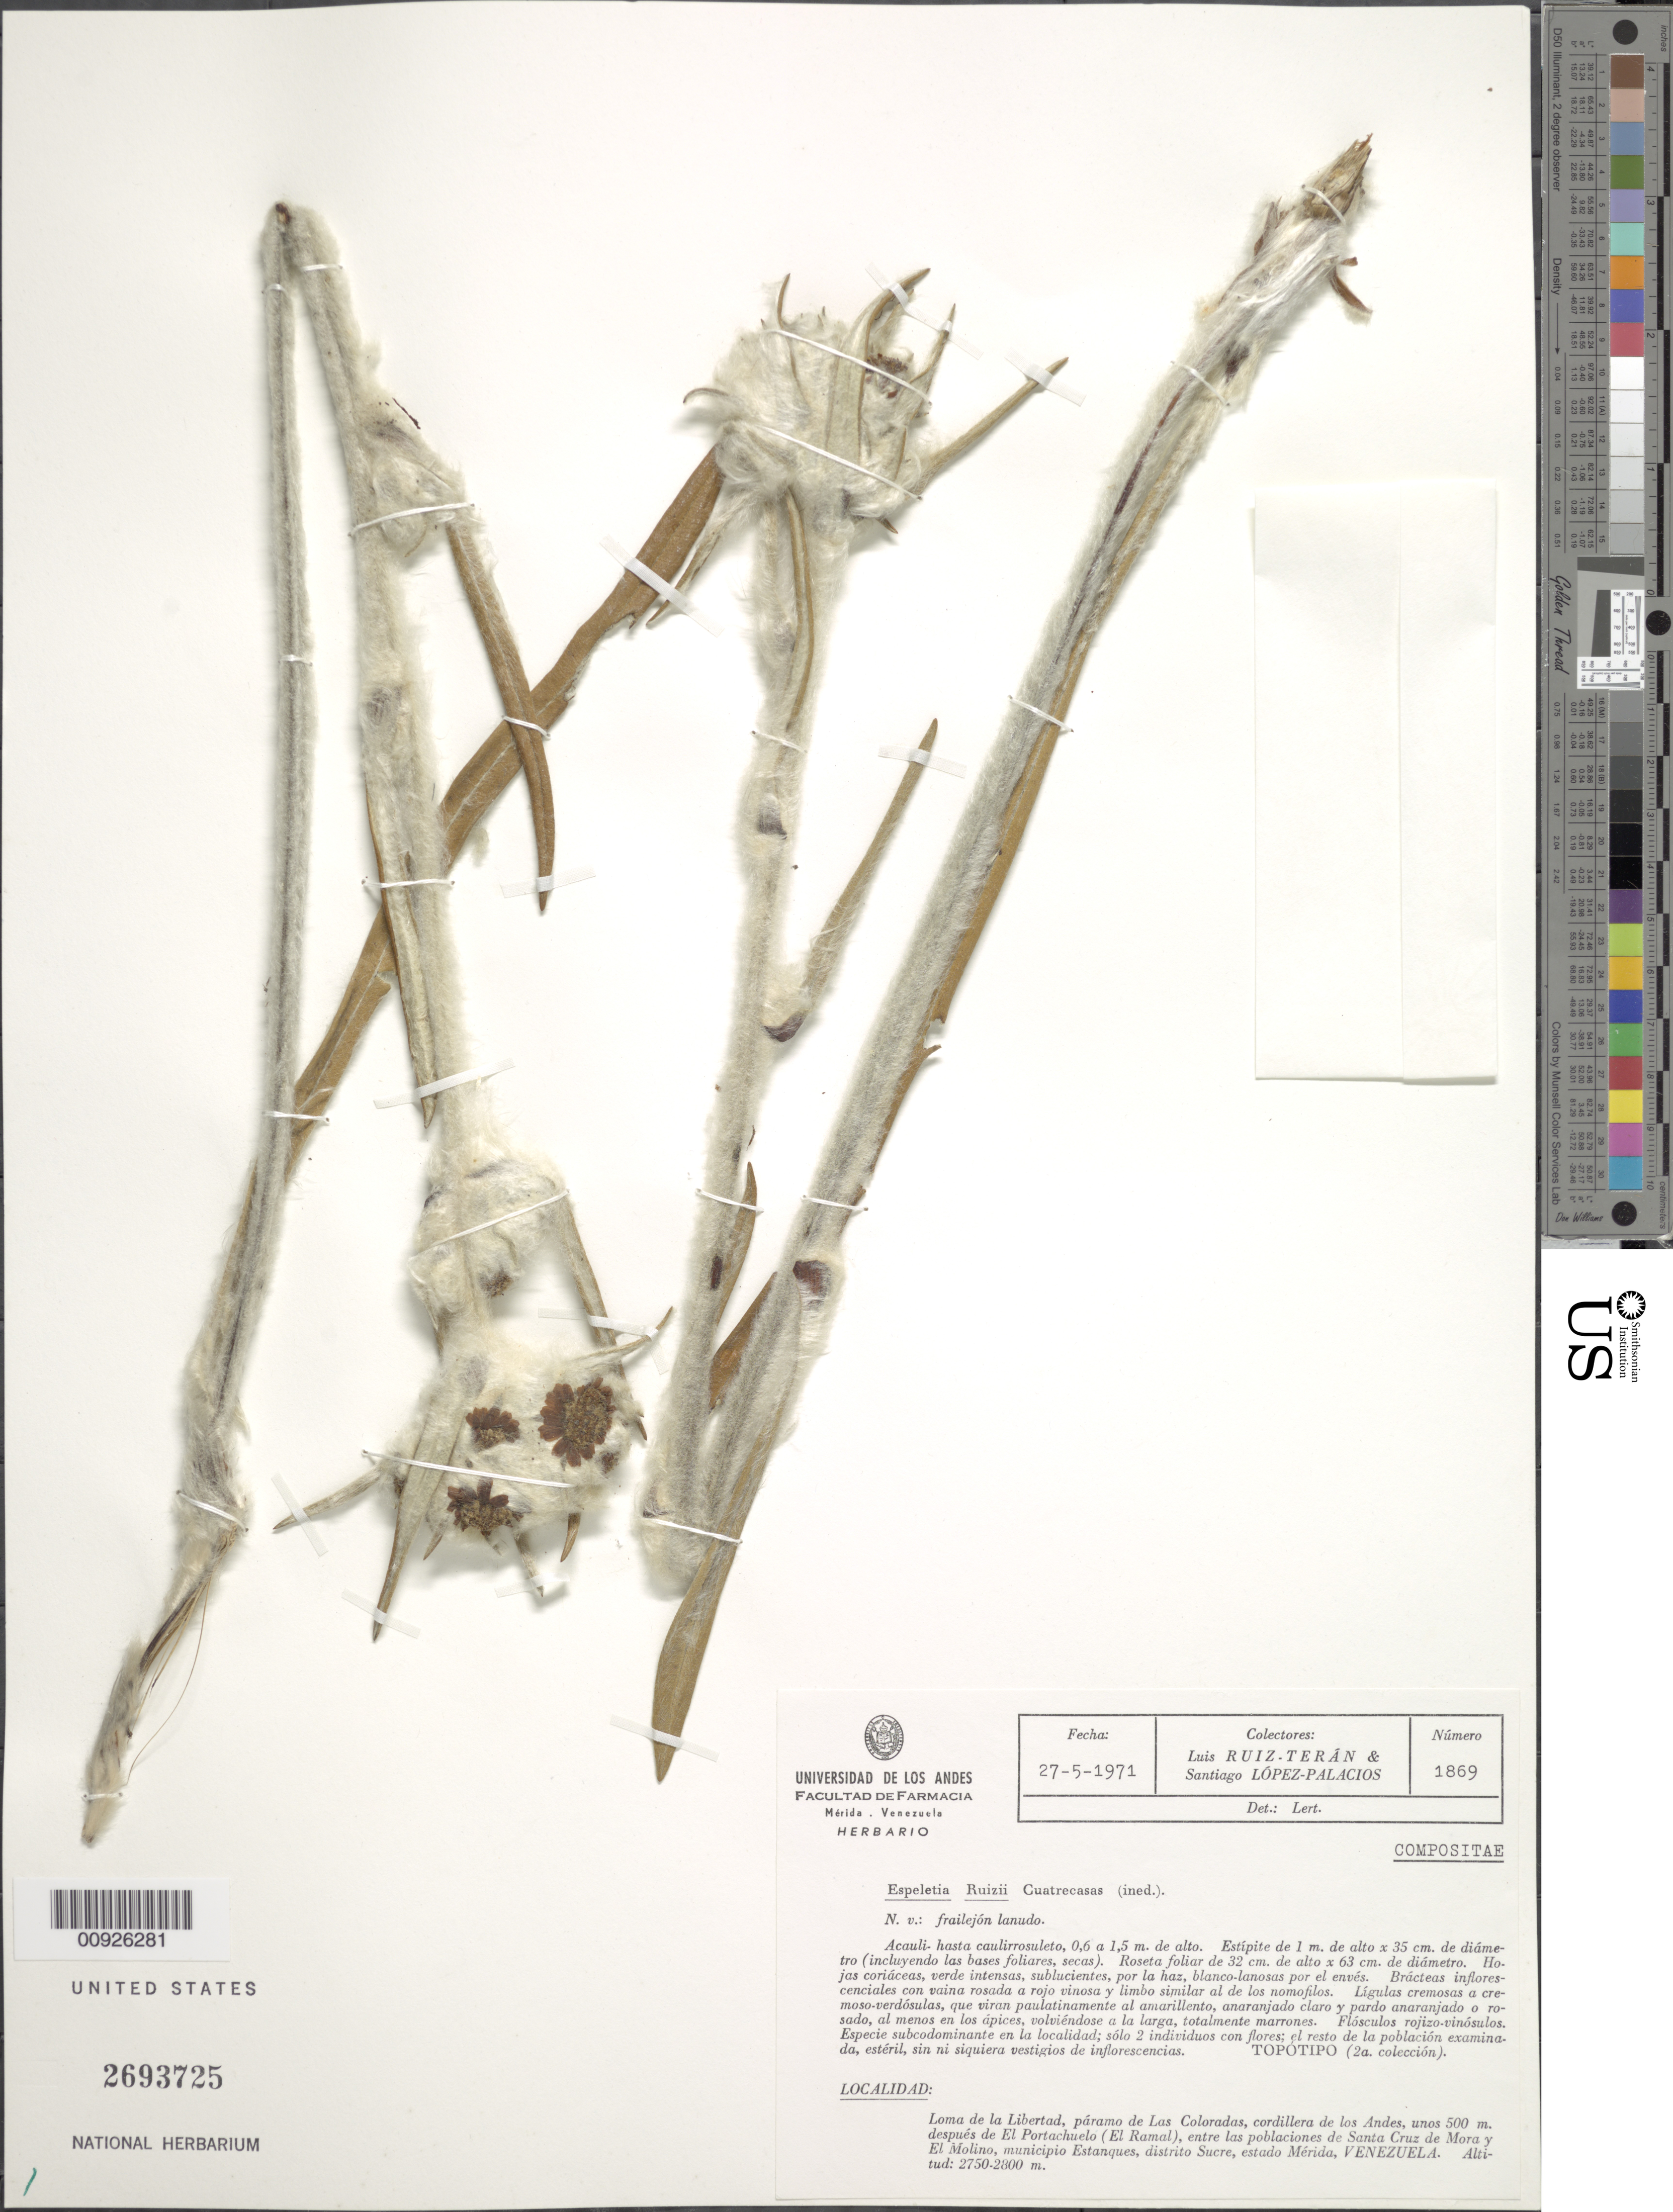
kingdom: Plantae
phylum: Tracheophyta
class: Magnoliopsida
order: Asterales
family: Asteraceae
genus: Ruilopezia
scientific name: Ruilopezia ruizii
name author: (Cuatrec.) Cuatrec.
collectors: L. E. Ruíz-Terán & M. López Figueiras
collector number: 1869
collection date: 1971-05-25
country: Venezuela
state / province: Mérida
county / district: Sucre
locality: P. de las Coloradas. Loma de la Libertad, unos 500 m después de El Portachuelo (El Ramal), entre las poblaciones de Santa Cruz de Mora y El Molino, M. Estanques.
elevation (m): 2750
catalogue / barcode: US 2693725